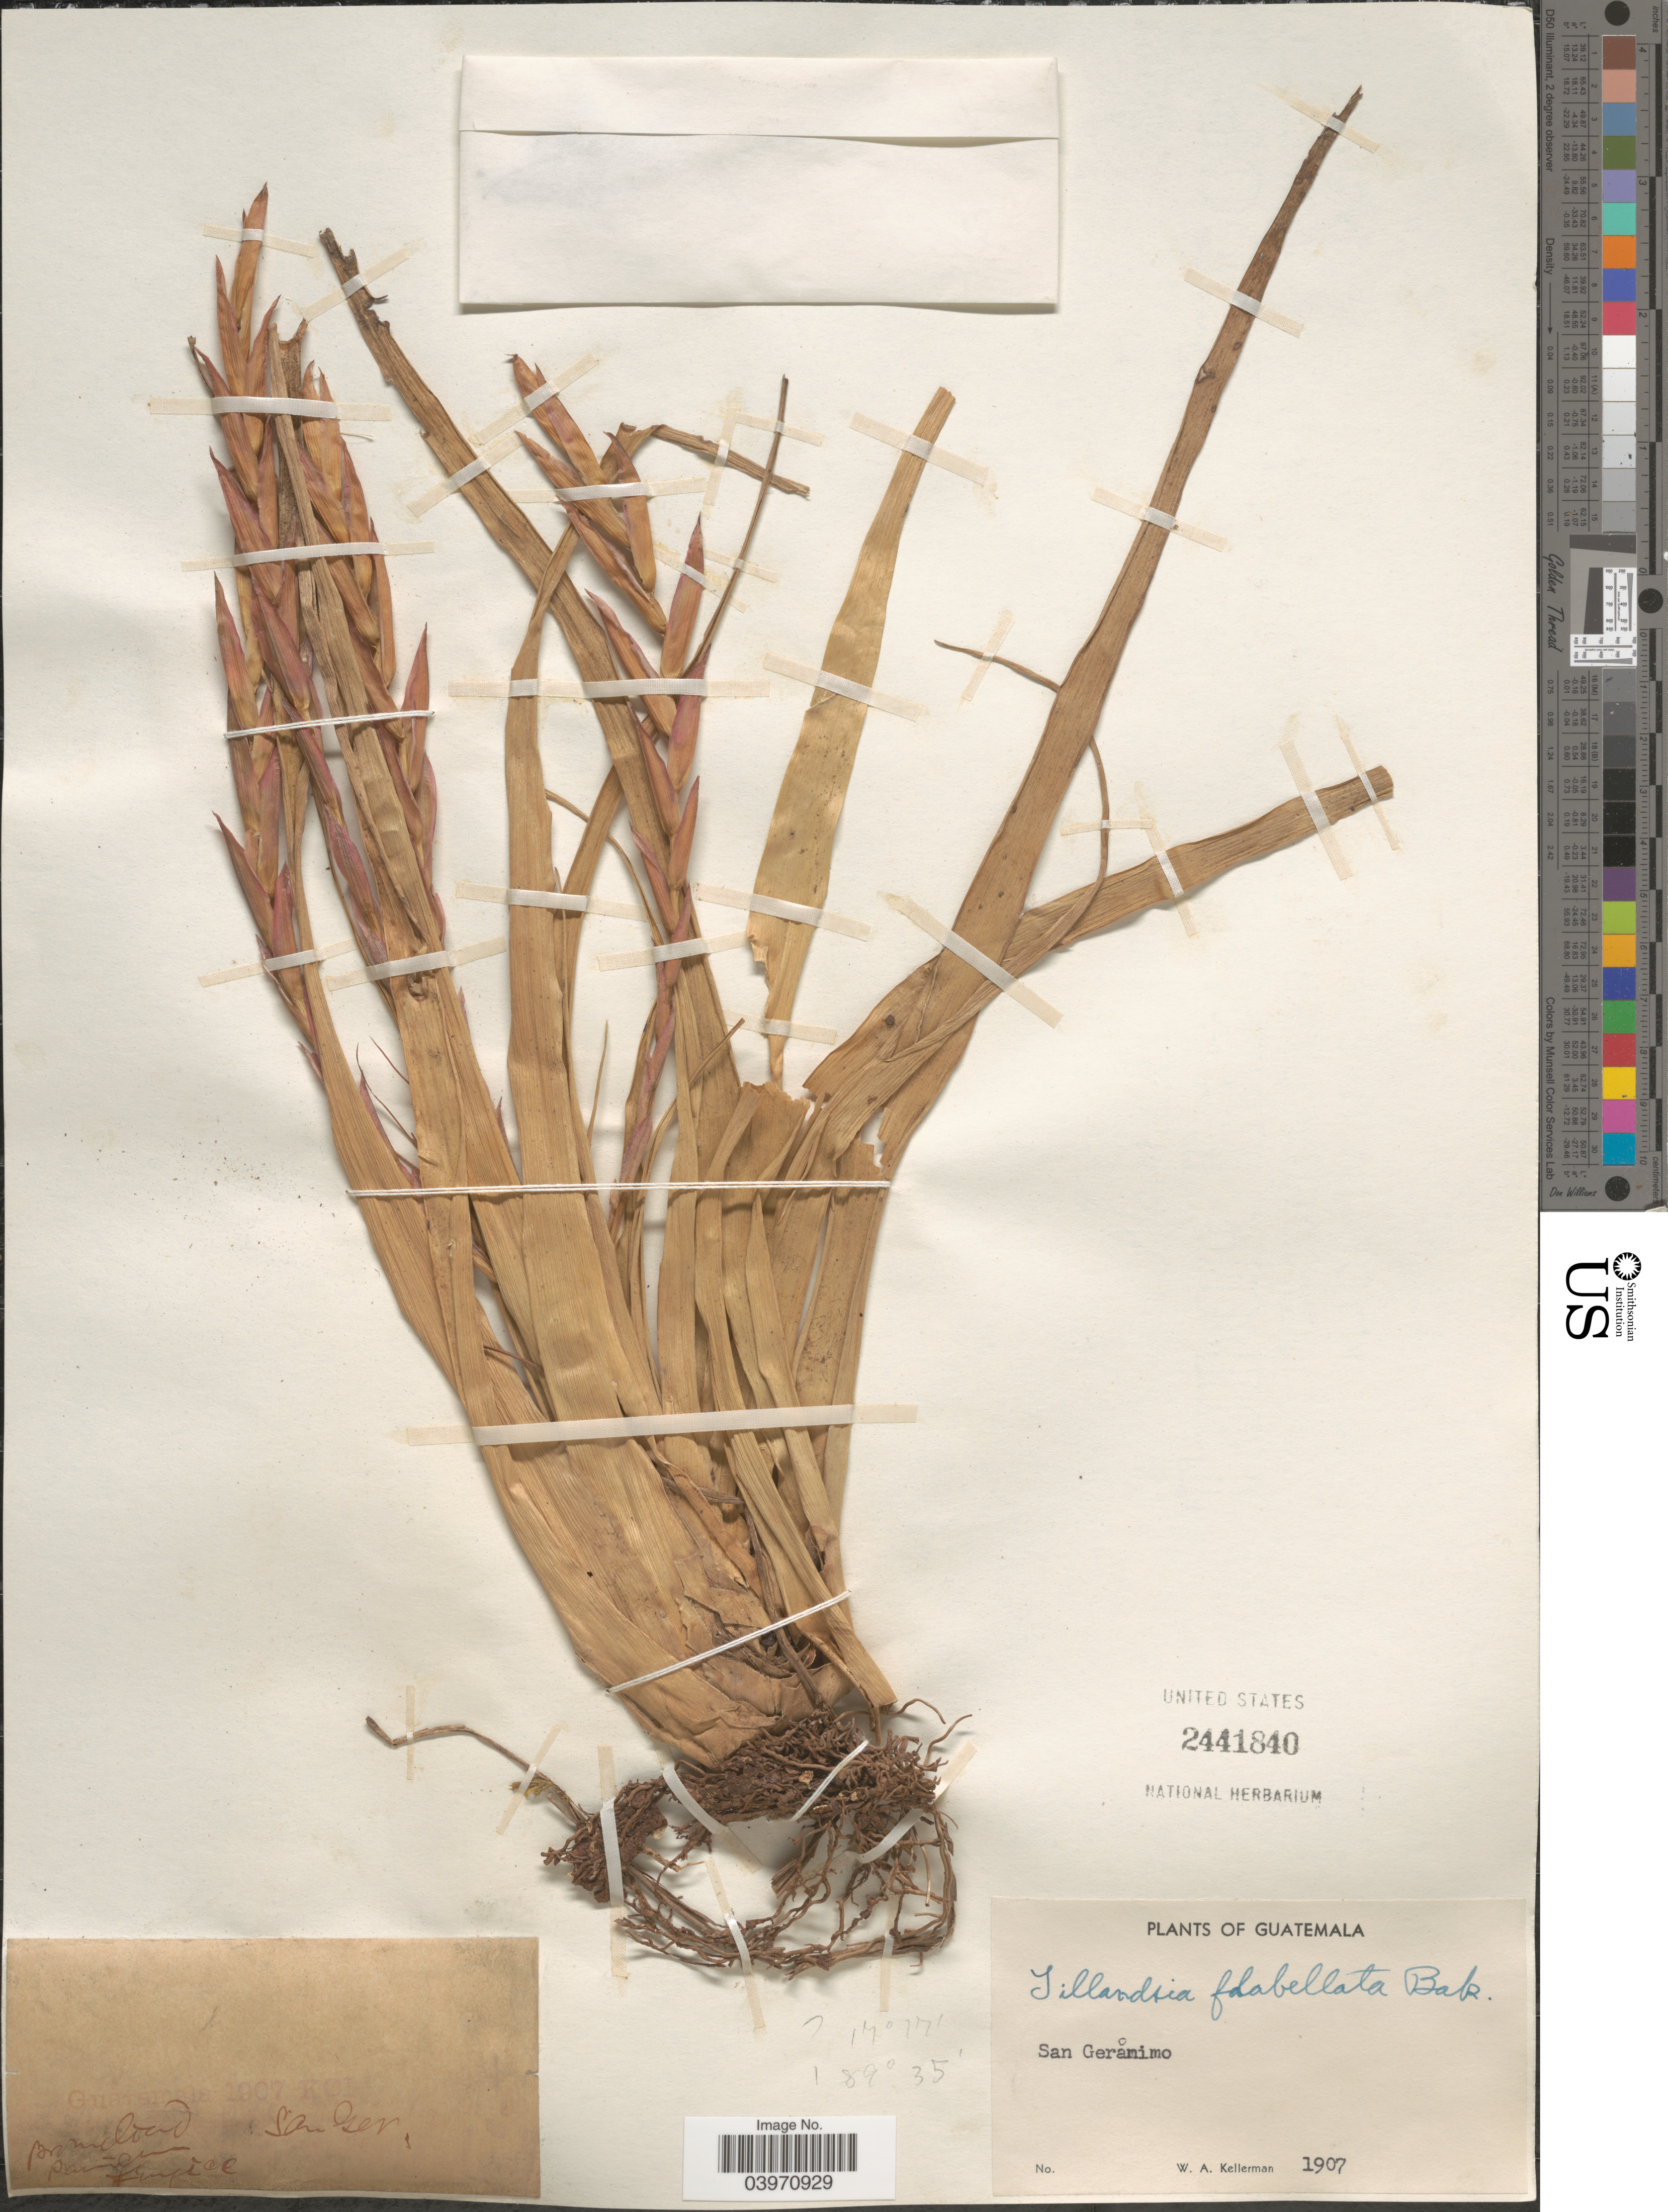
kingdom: Plantae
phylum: Tracheophyta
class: Liliopsida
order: Poales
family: Bromeliaceae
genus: Tillandsia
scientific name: Tillandsia flabellata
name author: Baker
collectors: W. Kellerman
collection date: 1907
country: Guatemala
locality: San Gerånimo.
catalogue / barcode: US 2441840